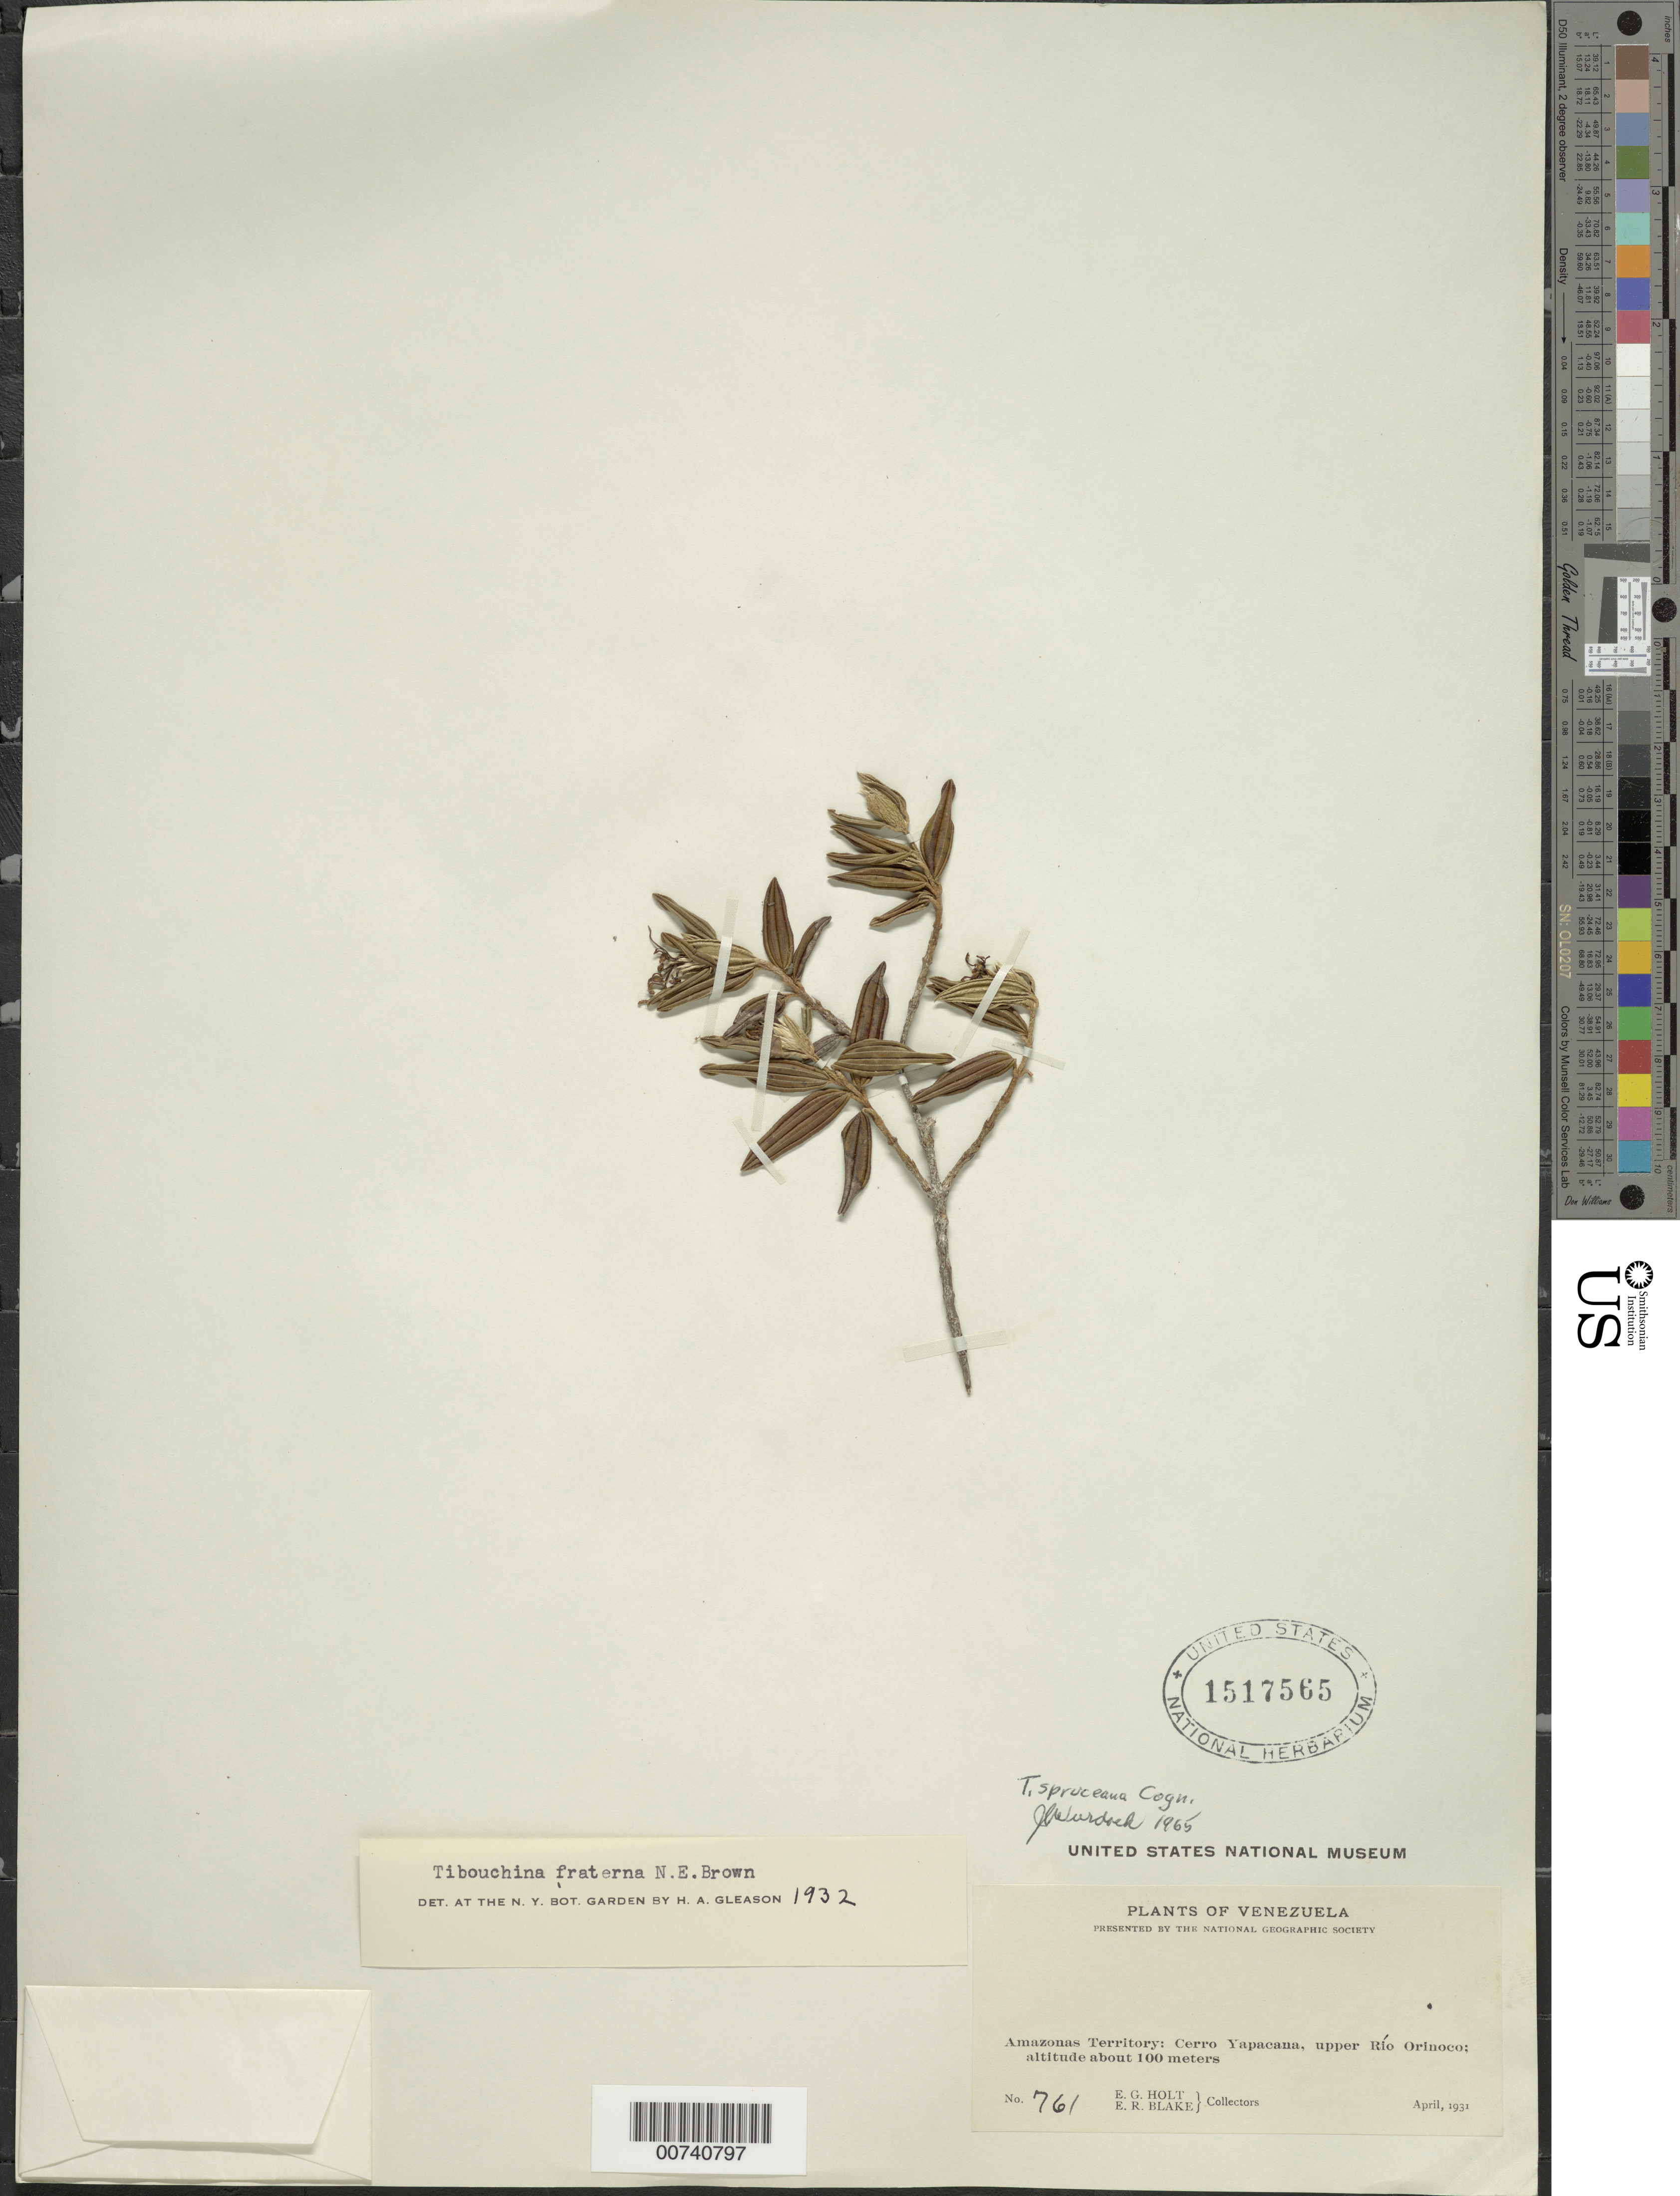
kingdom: Plantae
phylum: Tracheophyta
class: Magnoliopsida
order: Myrtales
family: Melastomataceae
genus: Tibouchina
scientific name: Tibouchina spruceana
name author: Cogn.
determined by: Wurdack, John J., (US), US (UNITED STATES)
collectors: E. Holt & E. R. Blake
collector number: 761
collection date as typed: Apr-31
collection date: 1931-04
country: Venezuela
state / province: Amazonas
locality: Cerro Yapacána, upper Río Orinoco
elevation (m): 100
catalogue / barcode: US 1517565